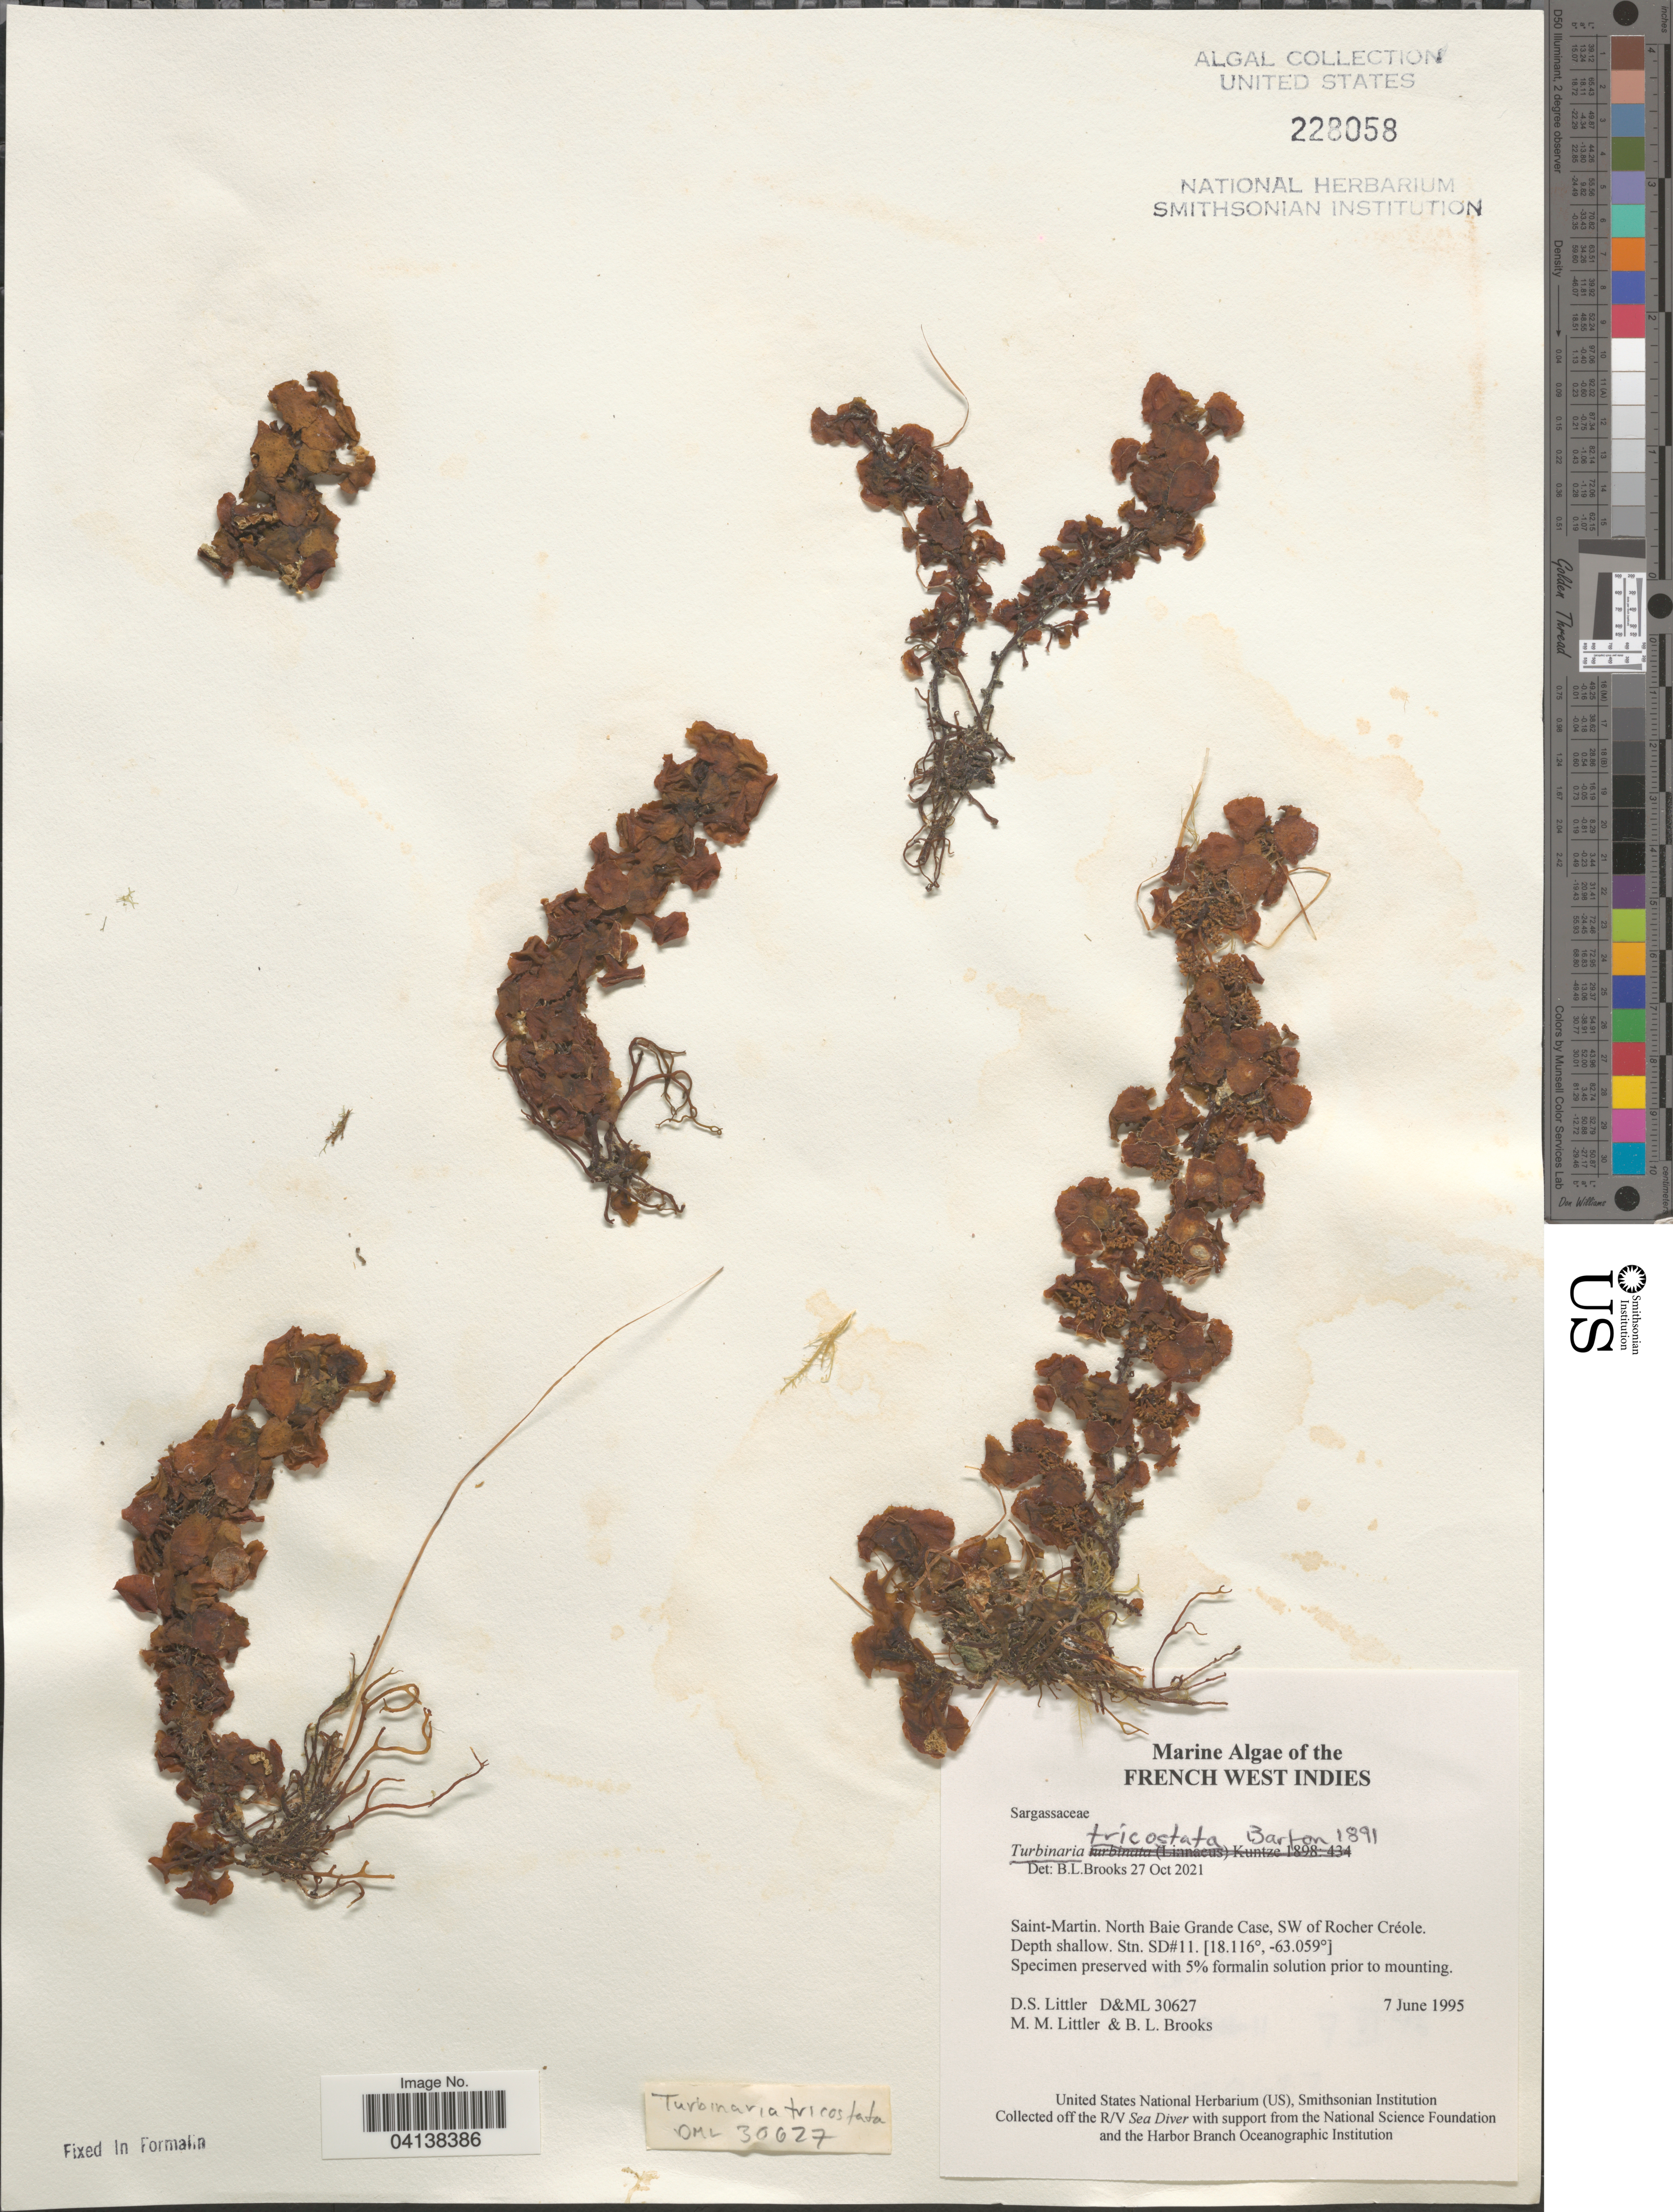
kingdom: Chromista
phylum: Ochrophyta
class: Phaeophyceae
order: Fucales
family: Sargassaceae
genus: Turbinaria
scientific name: Turbinaria tricostata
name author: E.S. Barton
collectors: D. S. Littler & B. Brooks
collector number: D&ML 30627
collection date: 1995-06-07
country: Saint Martin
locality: French West Indies. Saint-Martin. North Baie Grande Case, SW of Rocher Créole. Stn. SD#11.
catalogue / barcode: US 228058